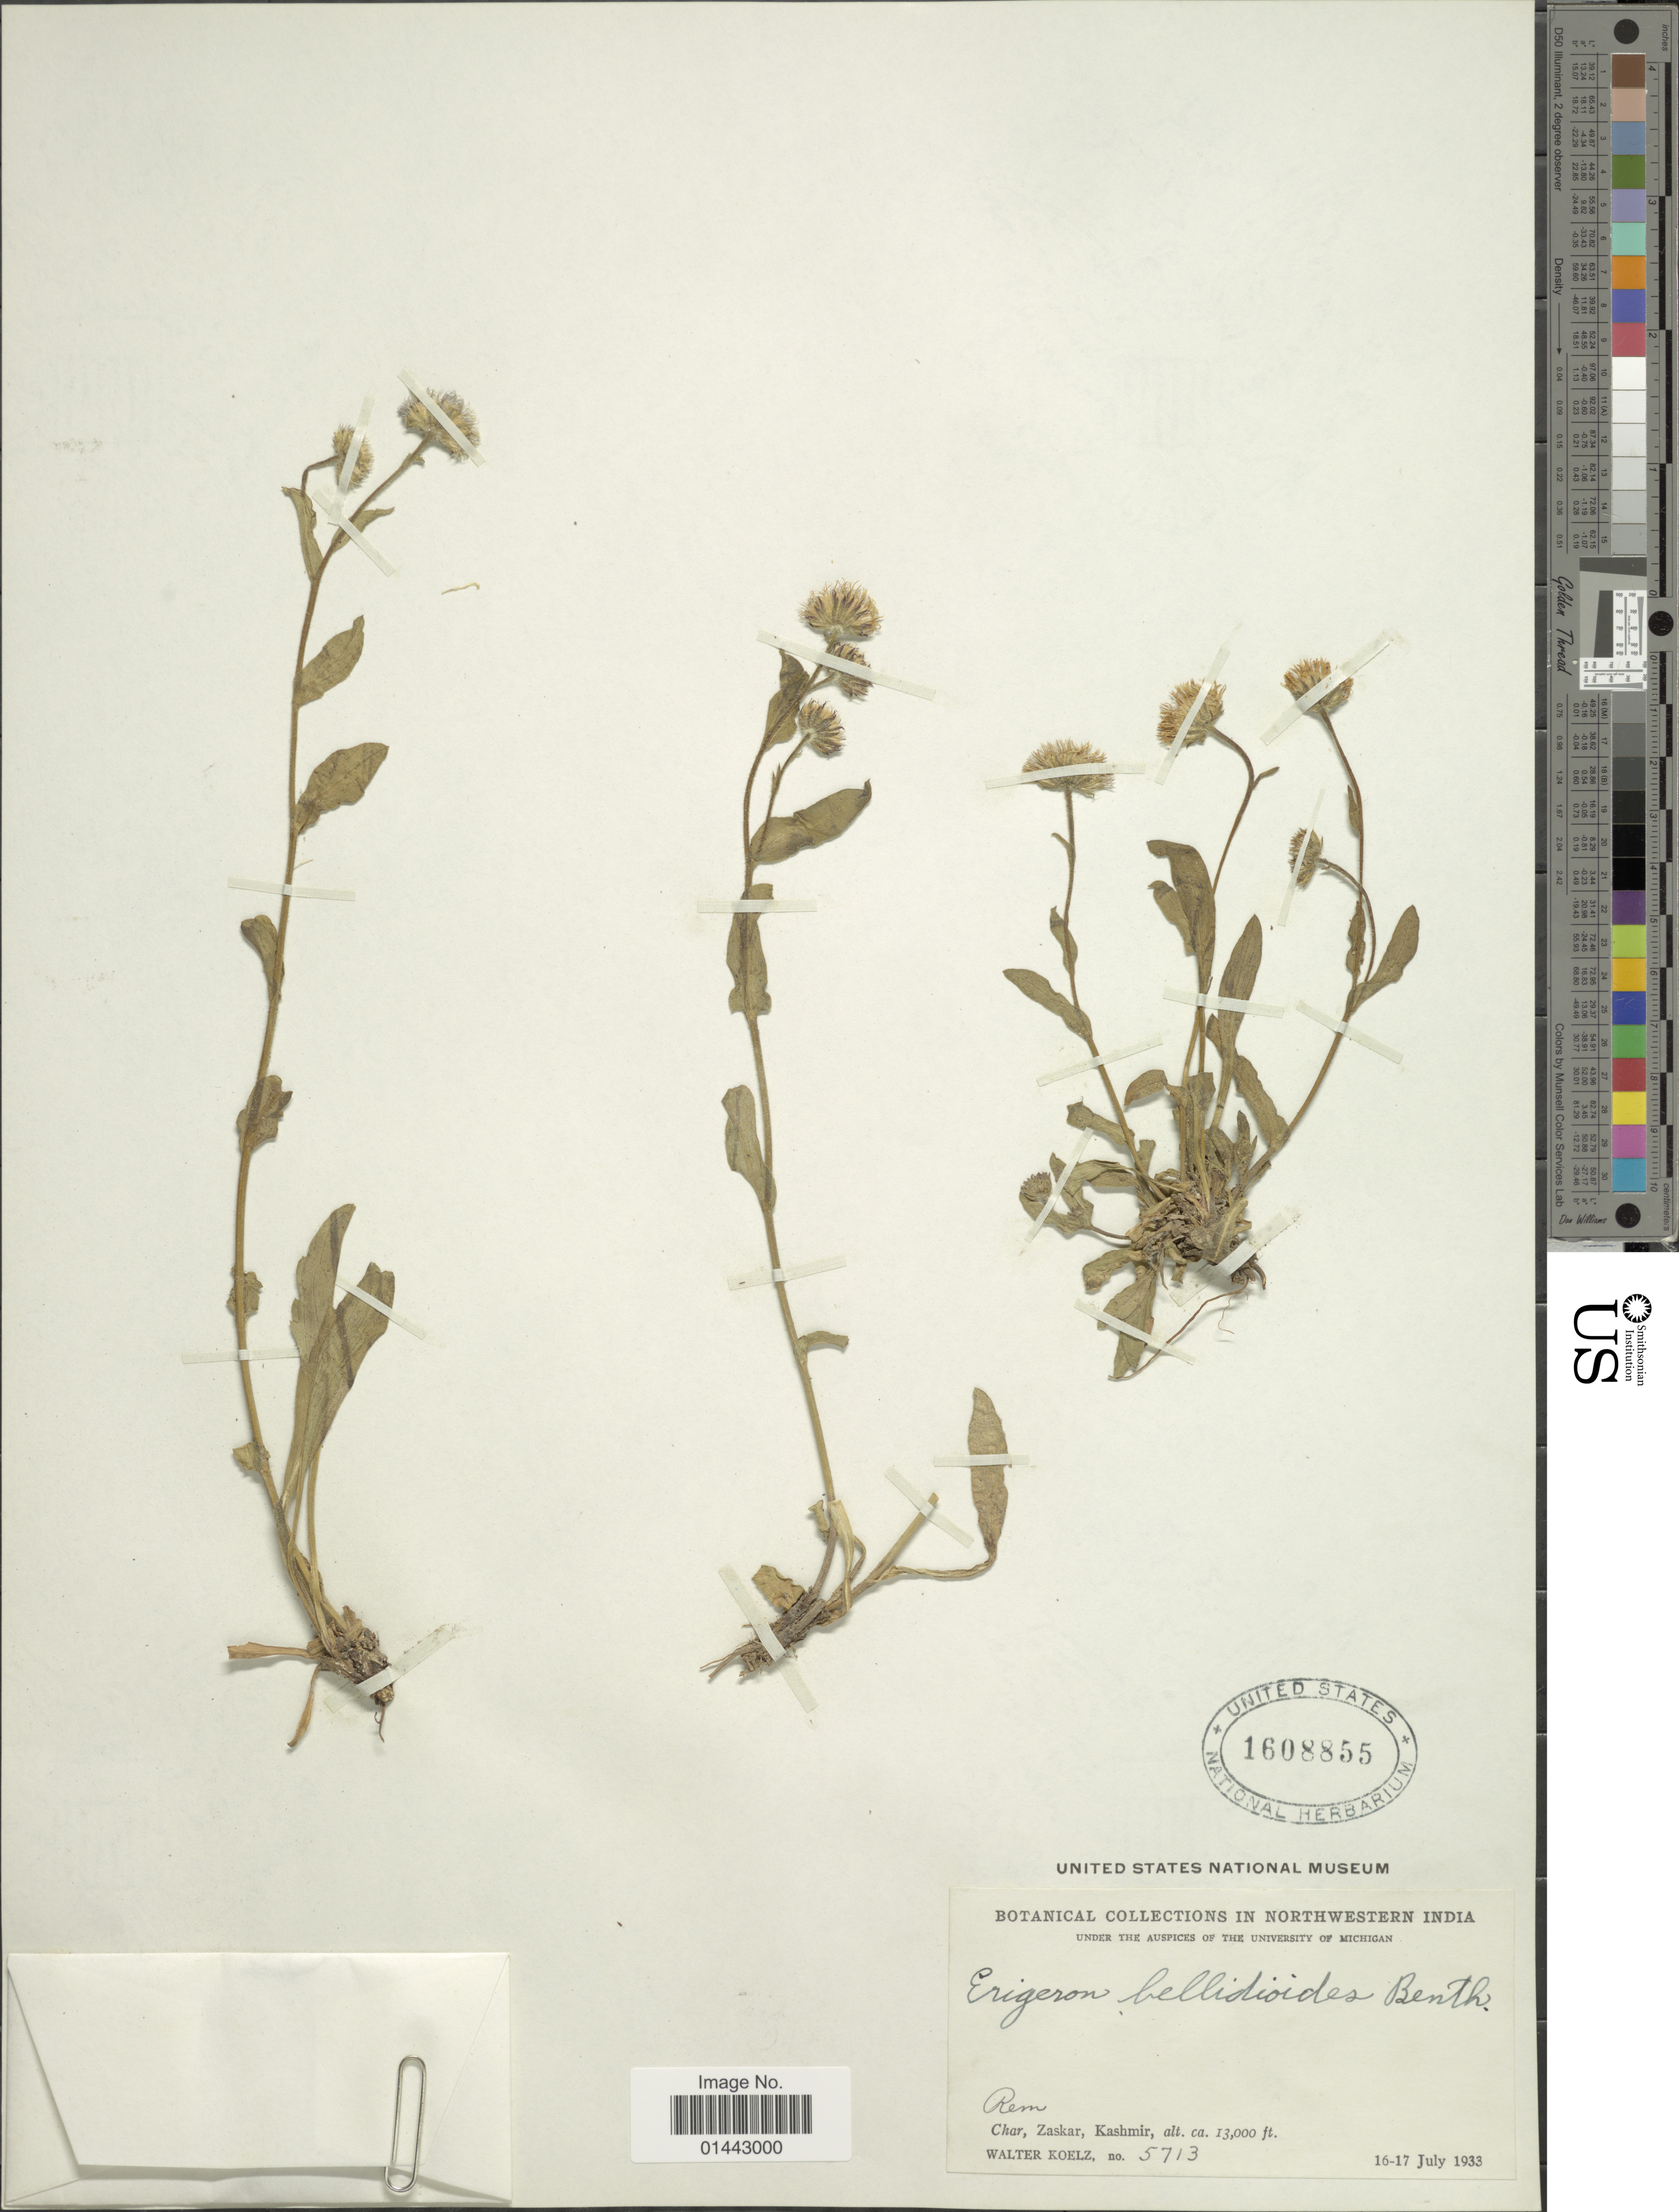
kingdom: Plantae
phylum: Tracheophyta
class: Magnoliopsida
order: Asterales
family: Asteraceae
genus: Erigeron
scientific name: Erigeron bellioides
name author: DC.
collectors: W. N. Koelz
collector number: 5713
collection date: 1933-07-16/1933-07-17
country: India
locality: Northwestern India, Rem, Char, Zaskar, Kashmir.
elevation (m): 3962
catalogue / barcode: US 1608855